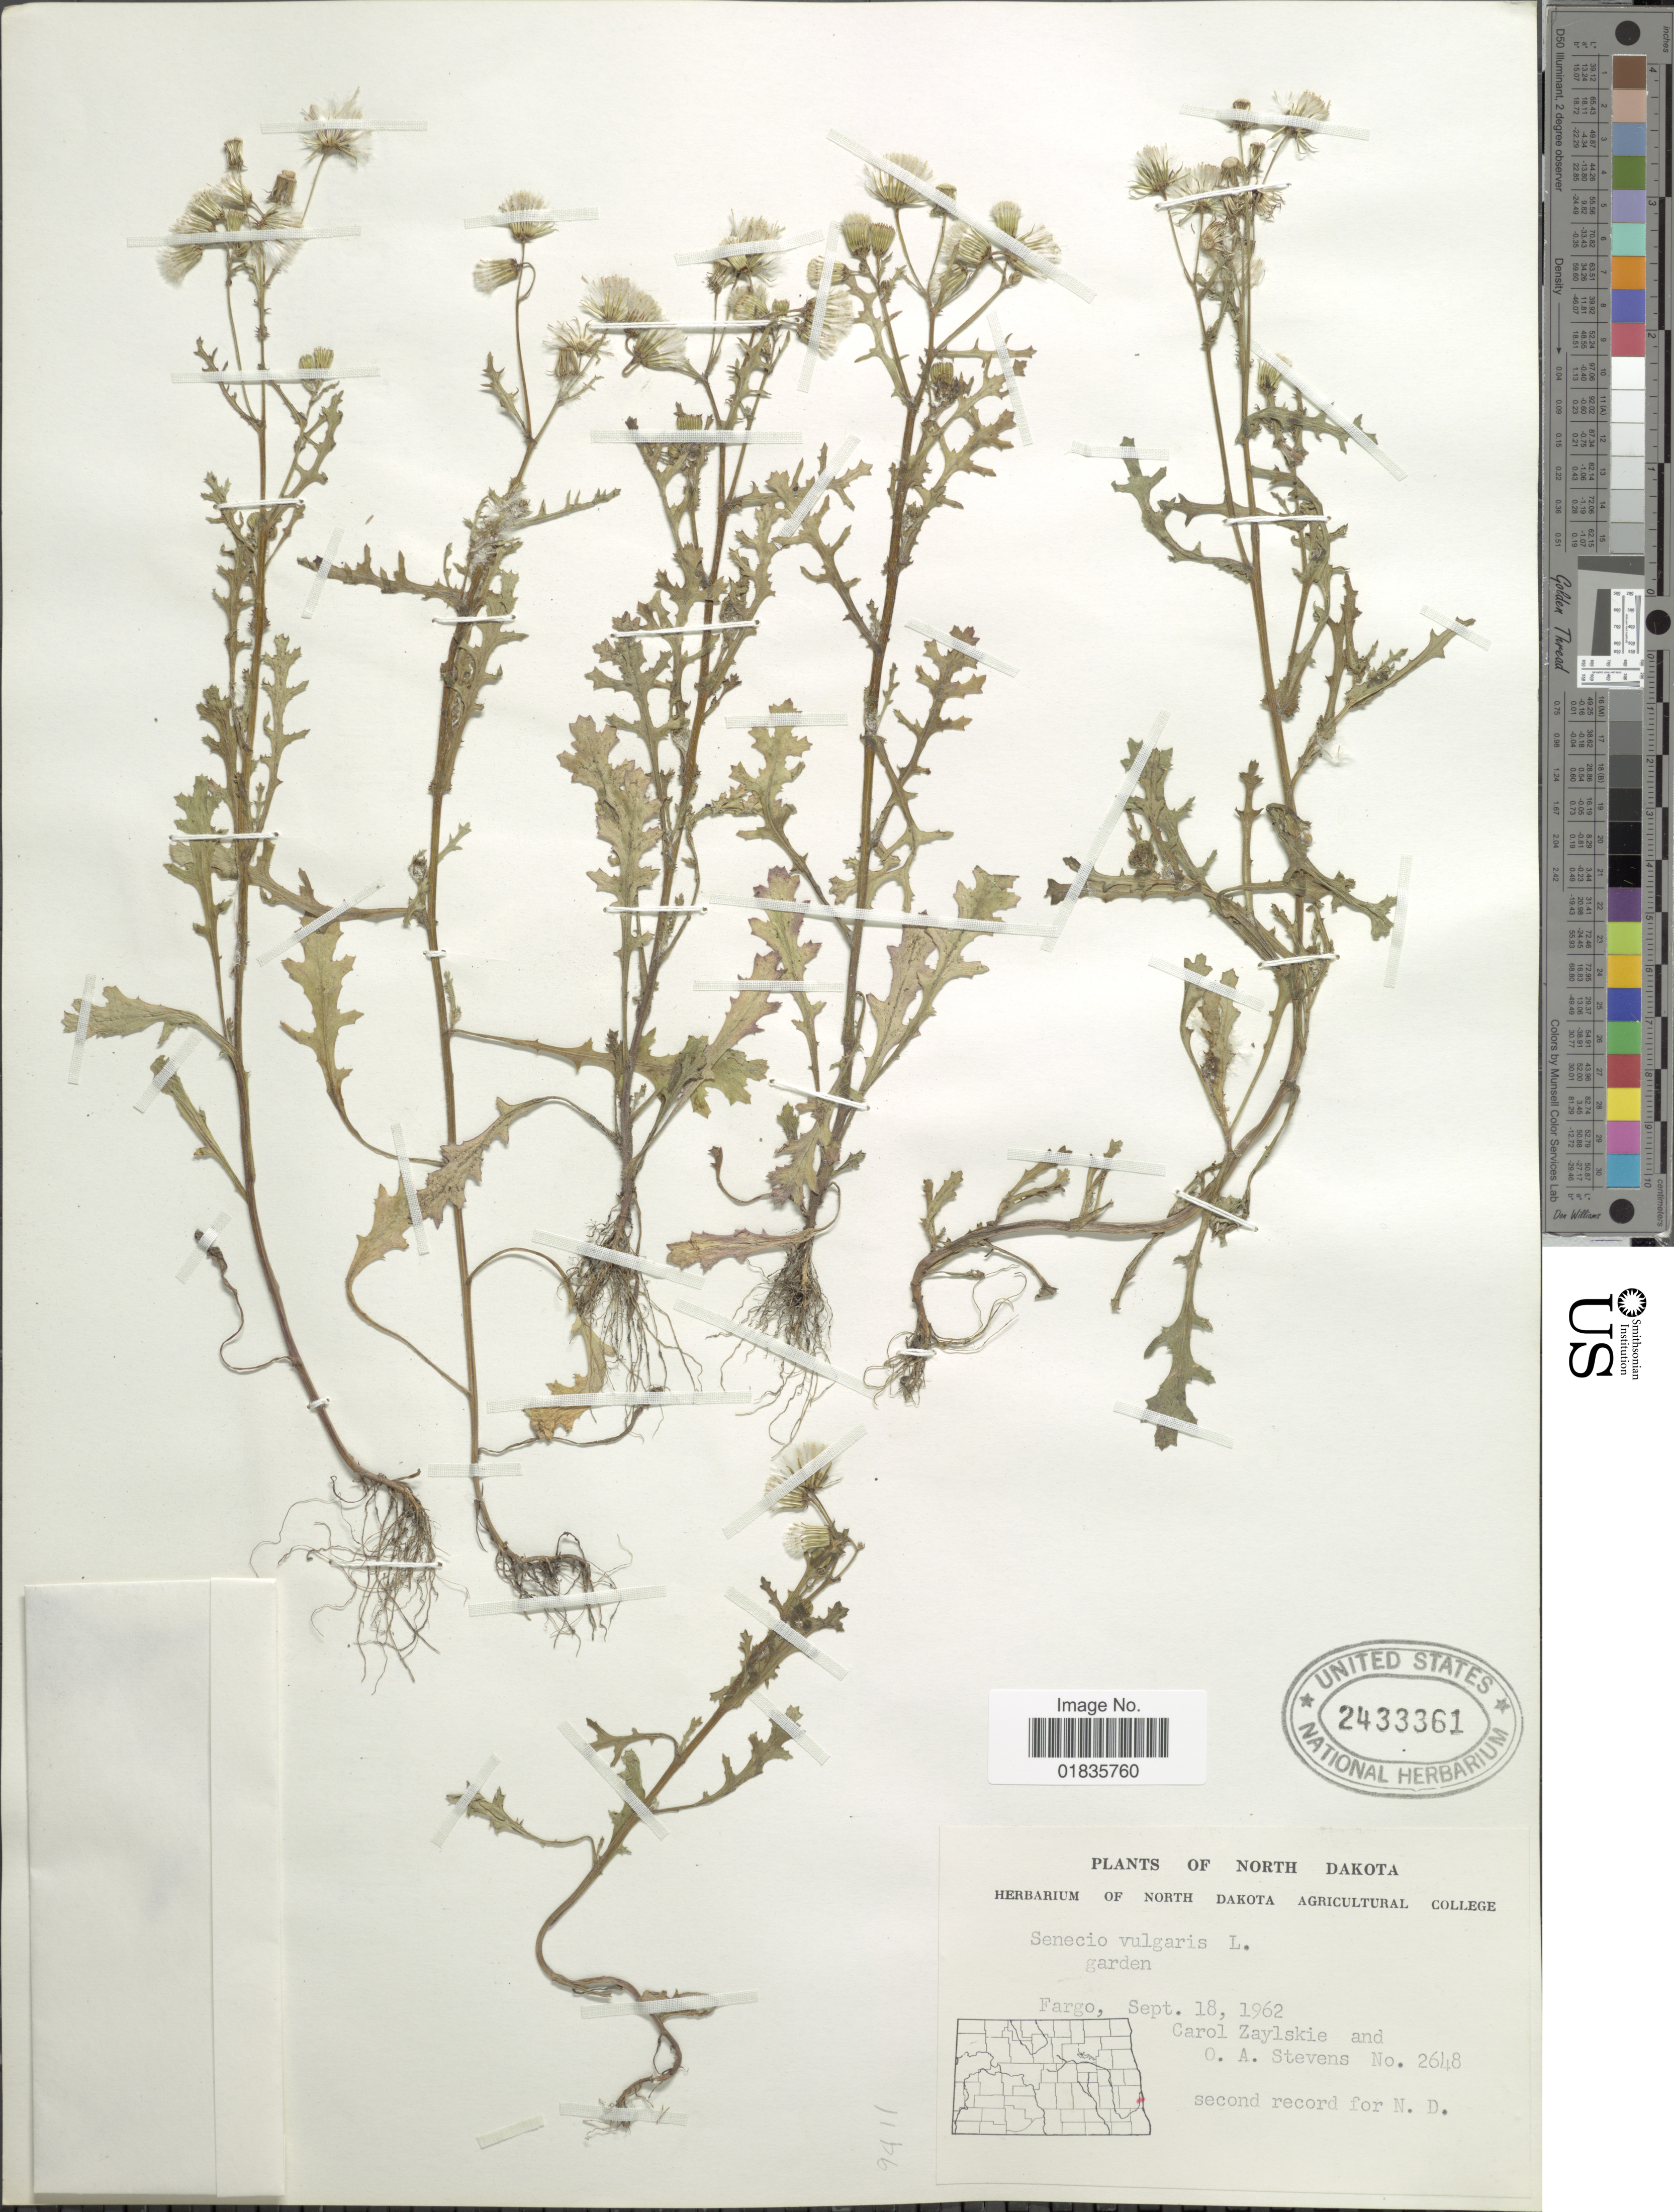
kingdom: Plantae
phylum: Tracheophyta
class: Magnoliopsida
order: Asterales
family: Asteraceae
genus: Senecio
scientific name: Senecio vulgaris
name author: L.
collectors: C. Zaylskie & O. A. Stevens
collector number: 2648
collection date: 1962-09-18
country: United States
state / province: North Dakota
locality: Fargo, garden.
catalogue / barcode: US 2433361